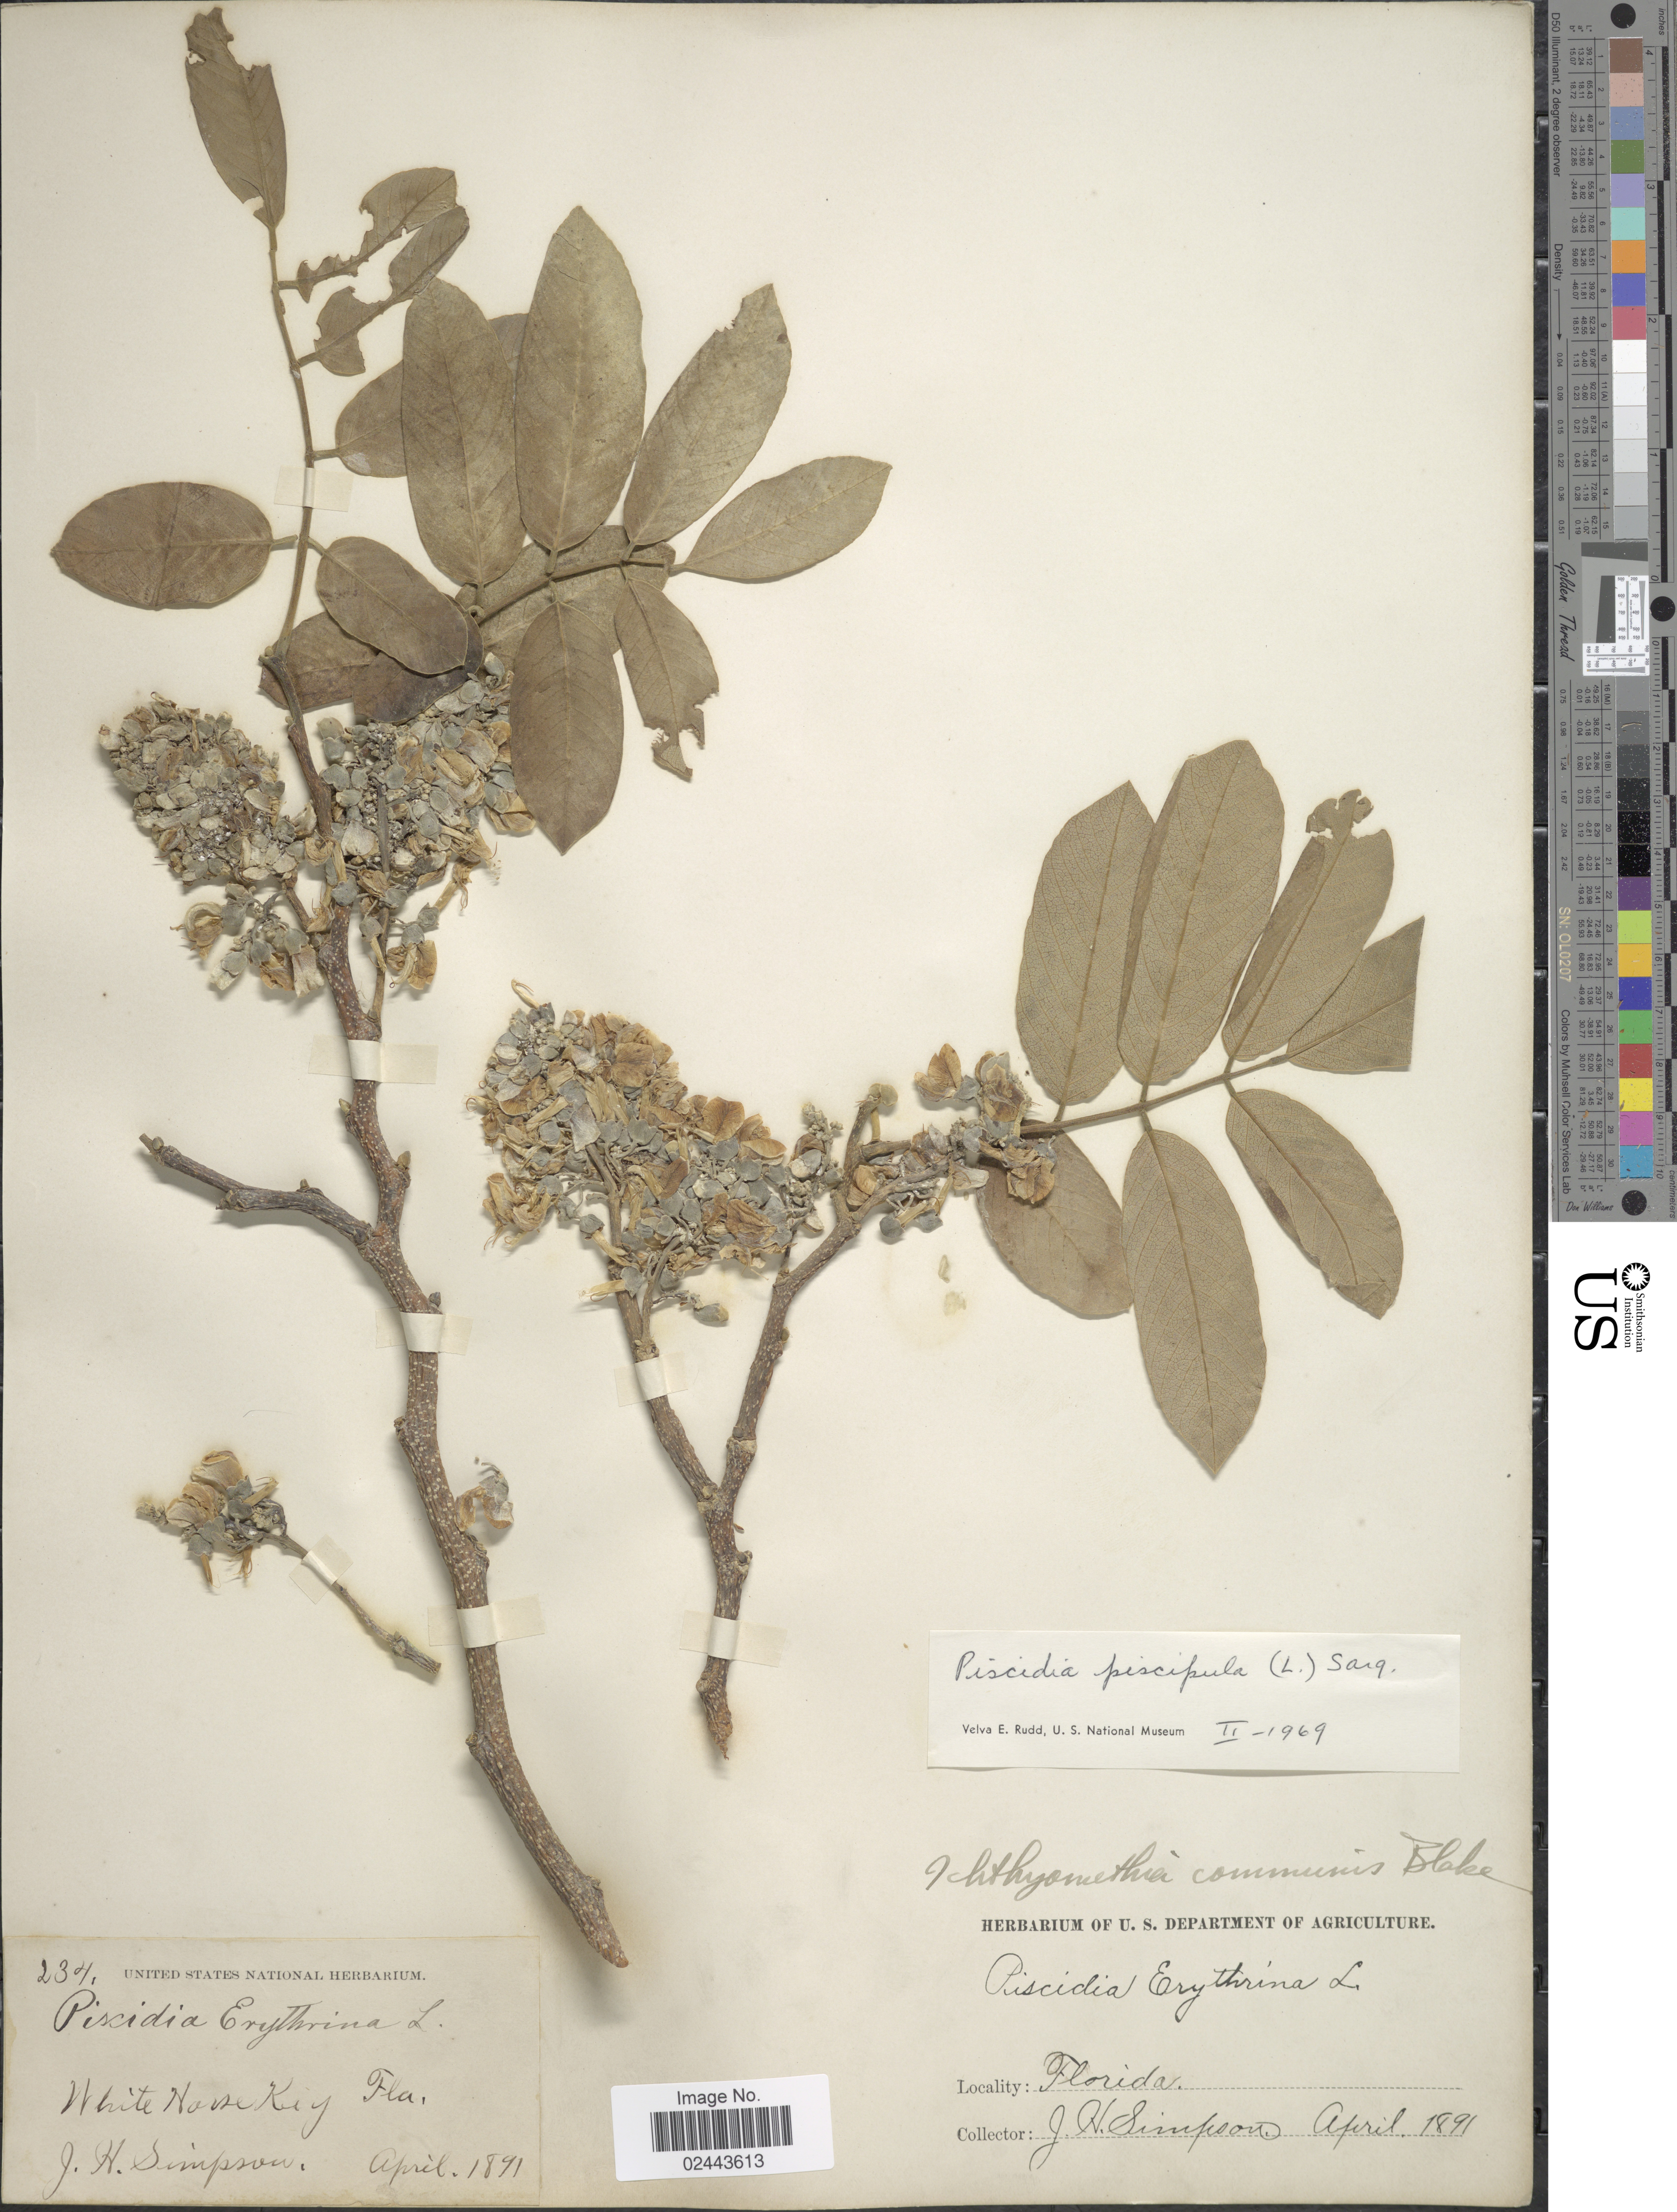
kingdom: Plantae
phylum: Tracheophyta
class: Magnoliopsida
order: Fabales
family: Fabaceae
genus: Piscidia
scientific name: Piscidia piscipula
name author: (L.) Sarg.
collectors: J. H. Simpson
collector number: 234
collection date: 1891-04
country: United States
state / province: Florida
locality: White Noise Keys